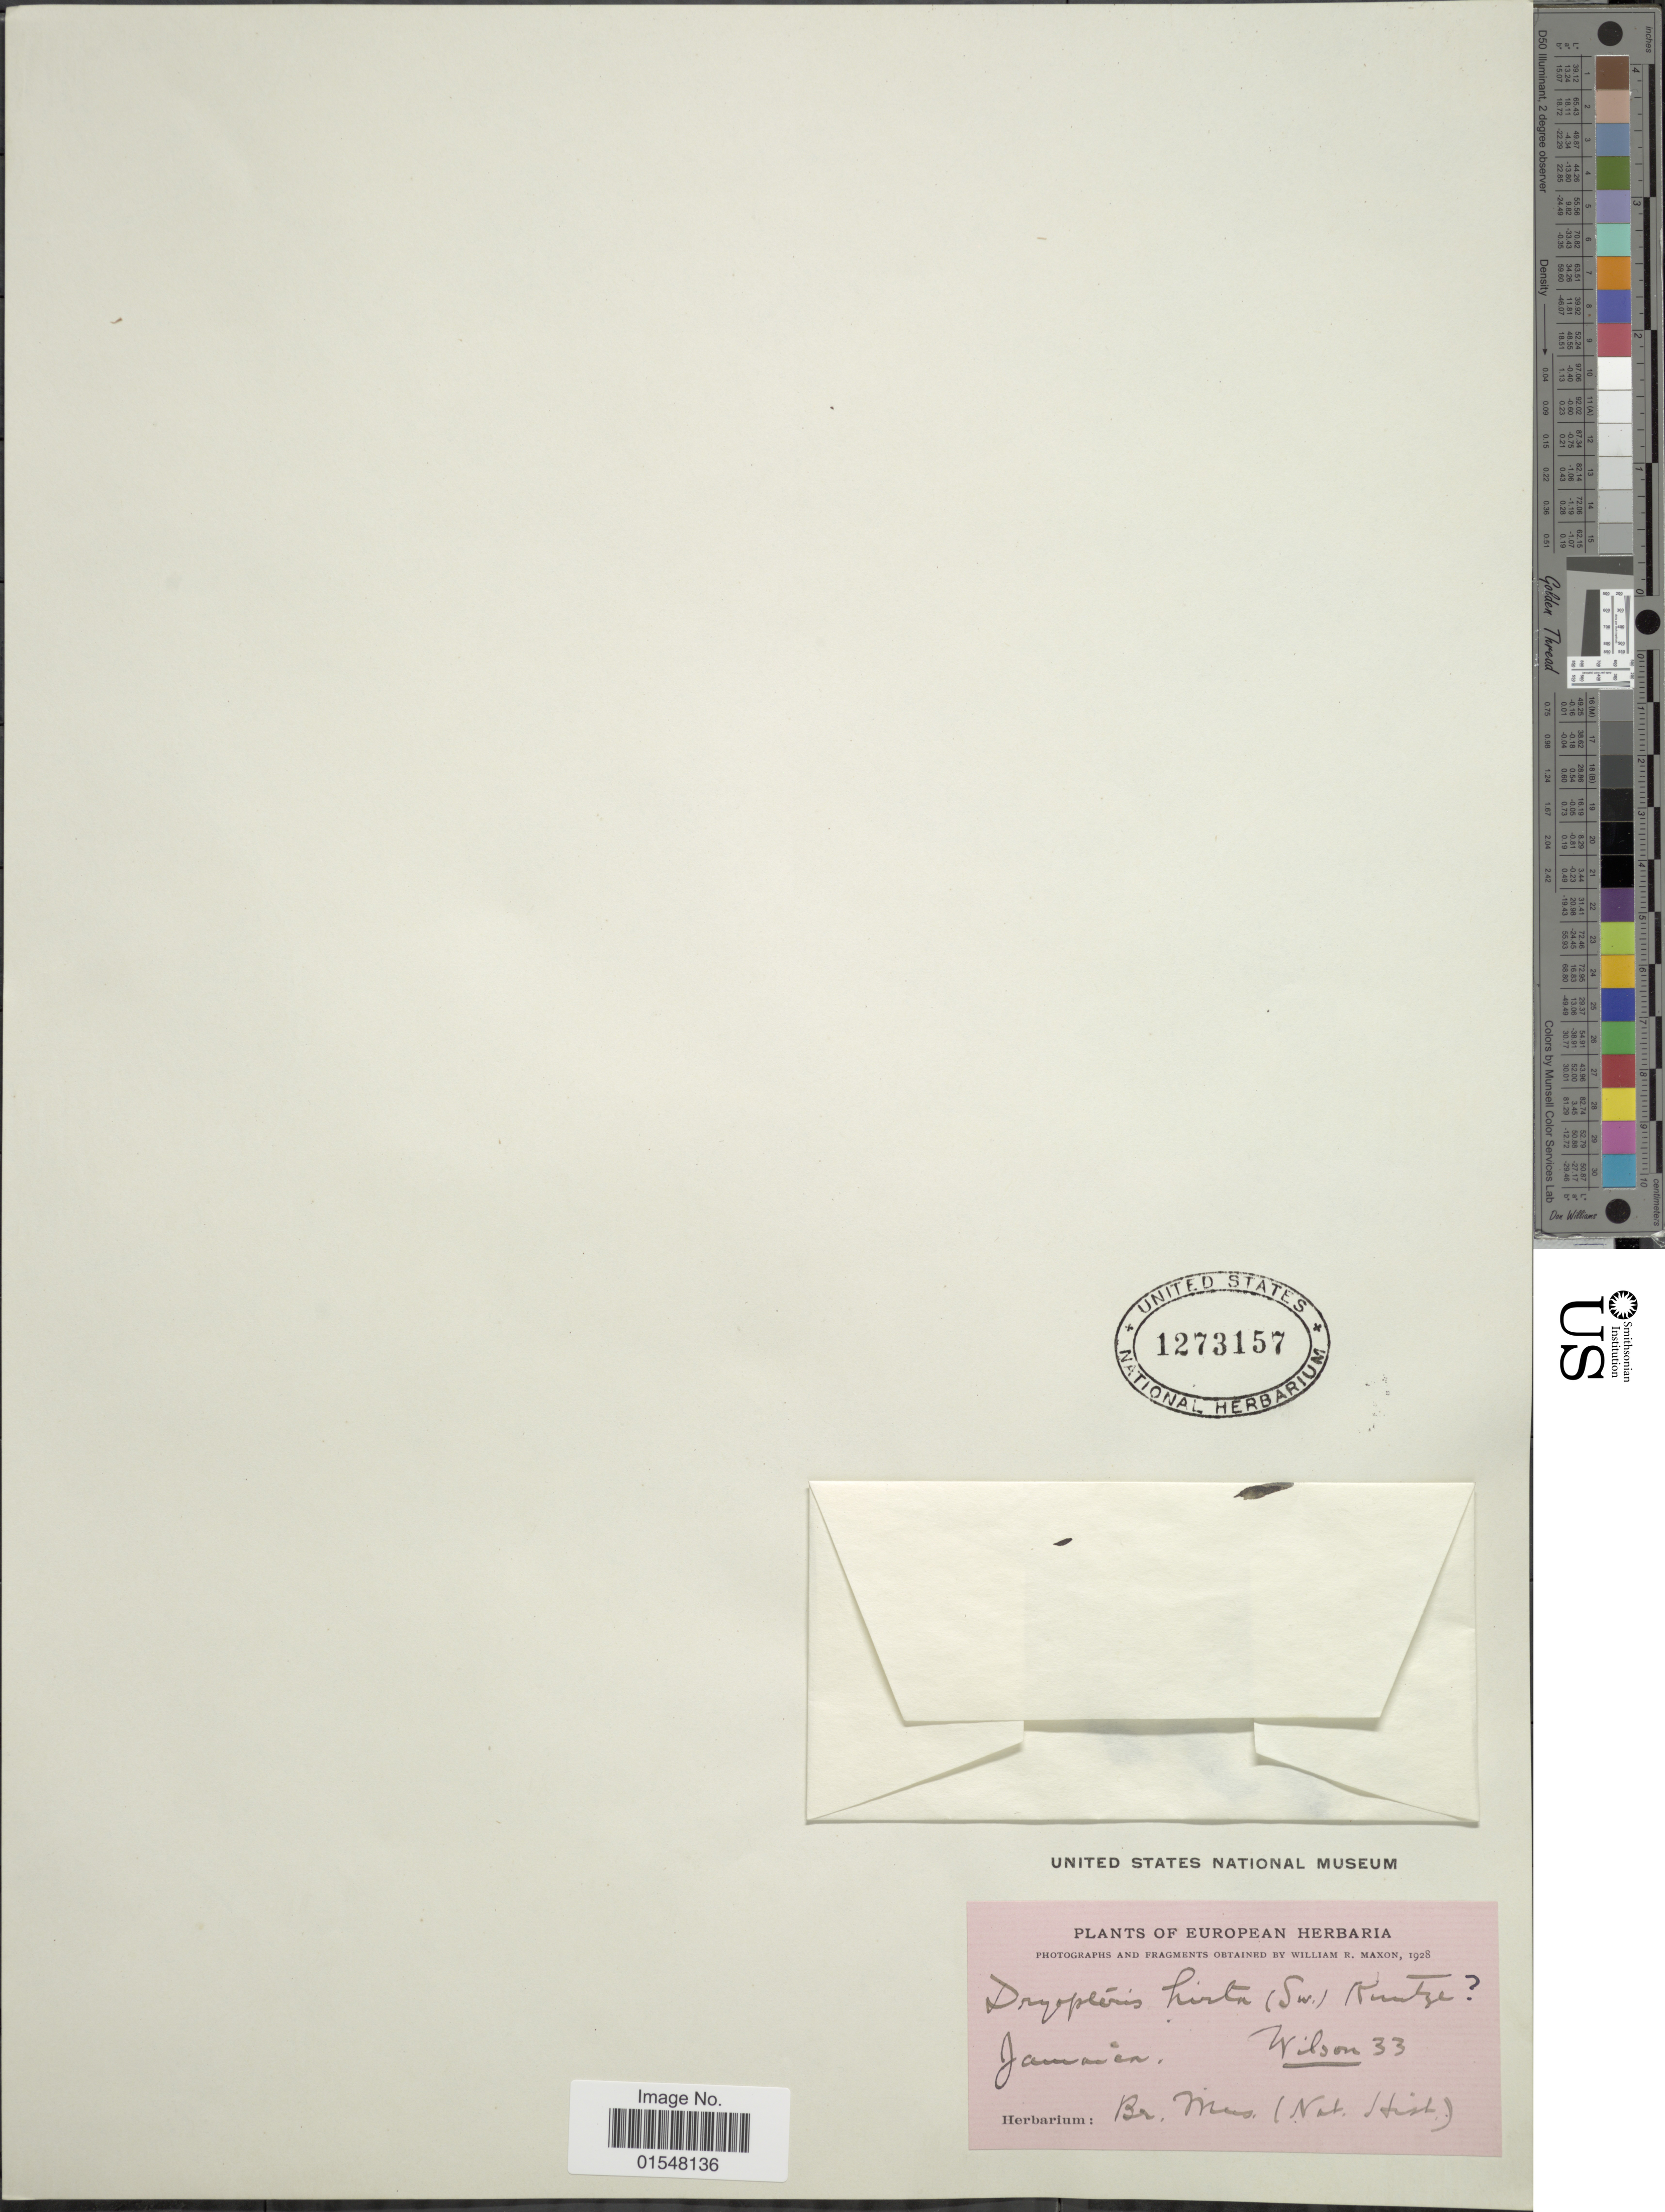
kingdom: Plantae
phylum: Tracheophyta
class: Polypodiopsida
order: Polypodiales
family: Dryopteridaceae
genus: Ctenitis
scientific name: Ctenitis harrisii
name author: Proctor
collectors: -- Wilson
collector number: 33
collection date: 1928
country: Jamaica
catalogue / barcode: US 1273157